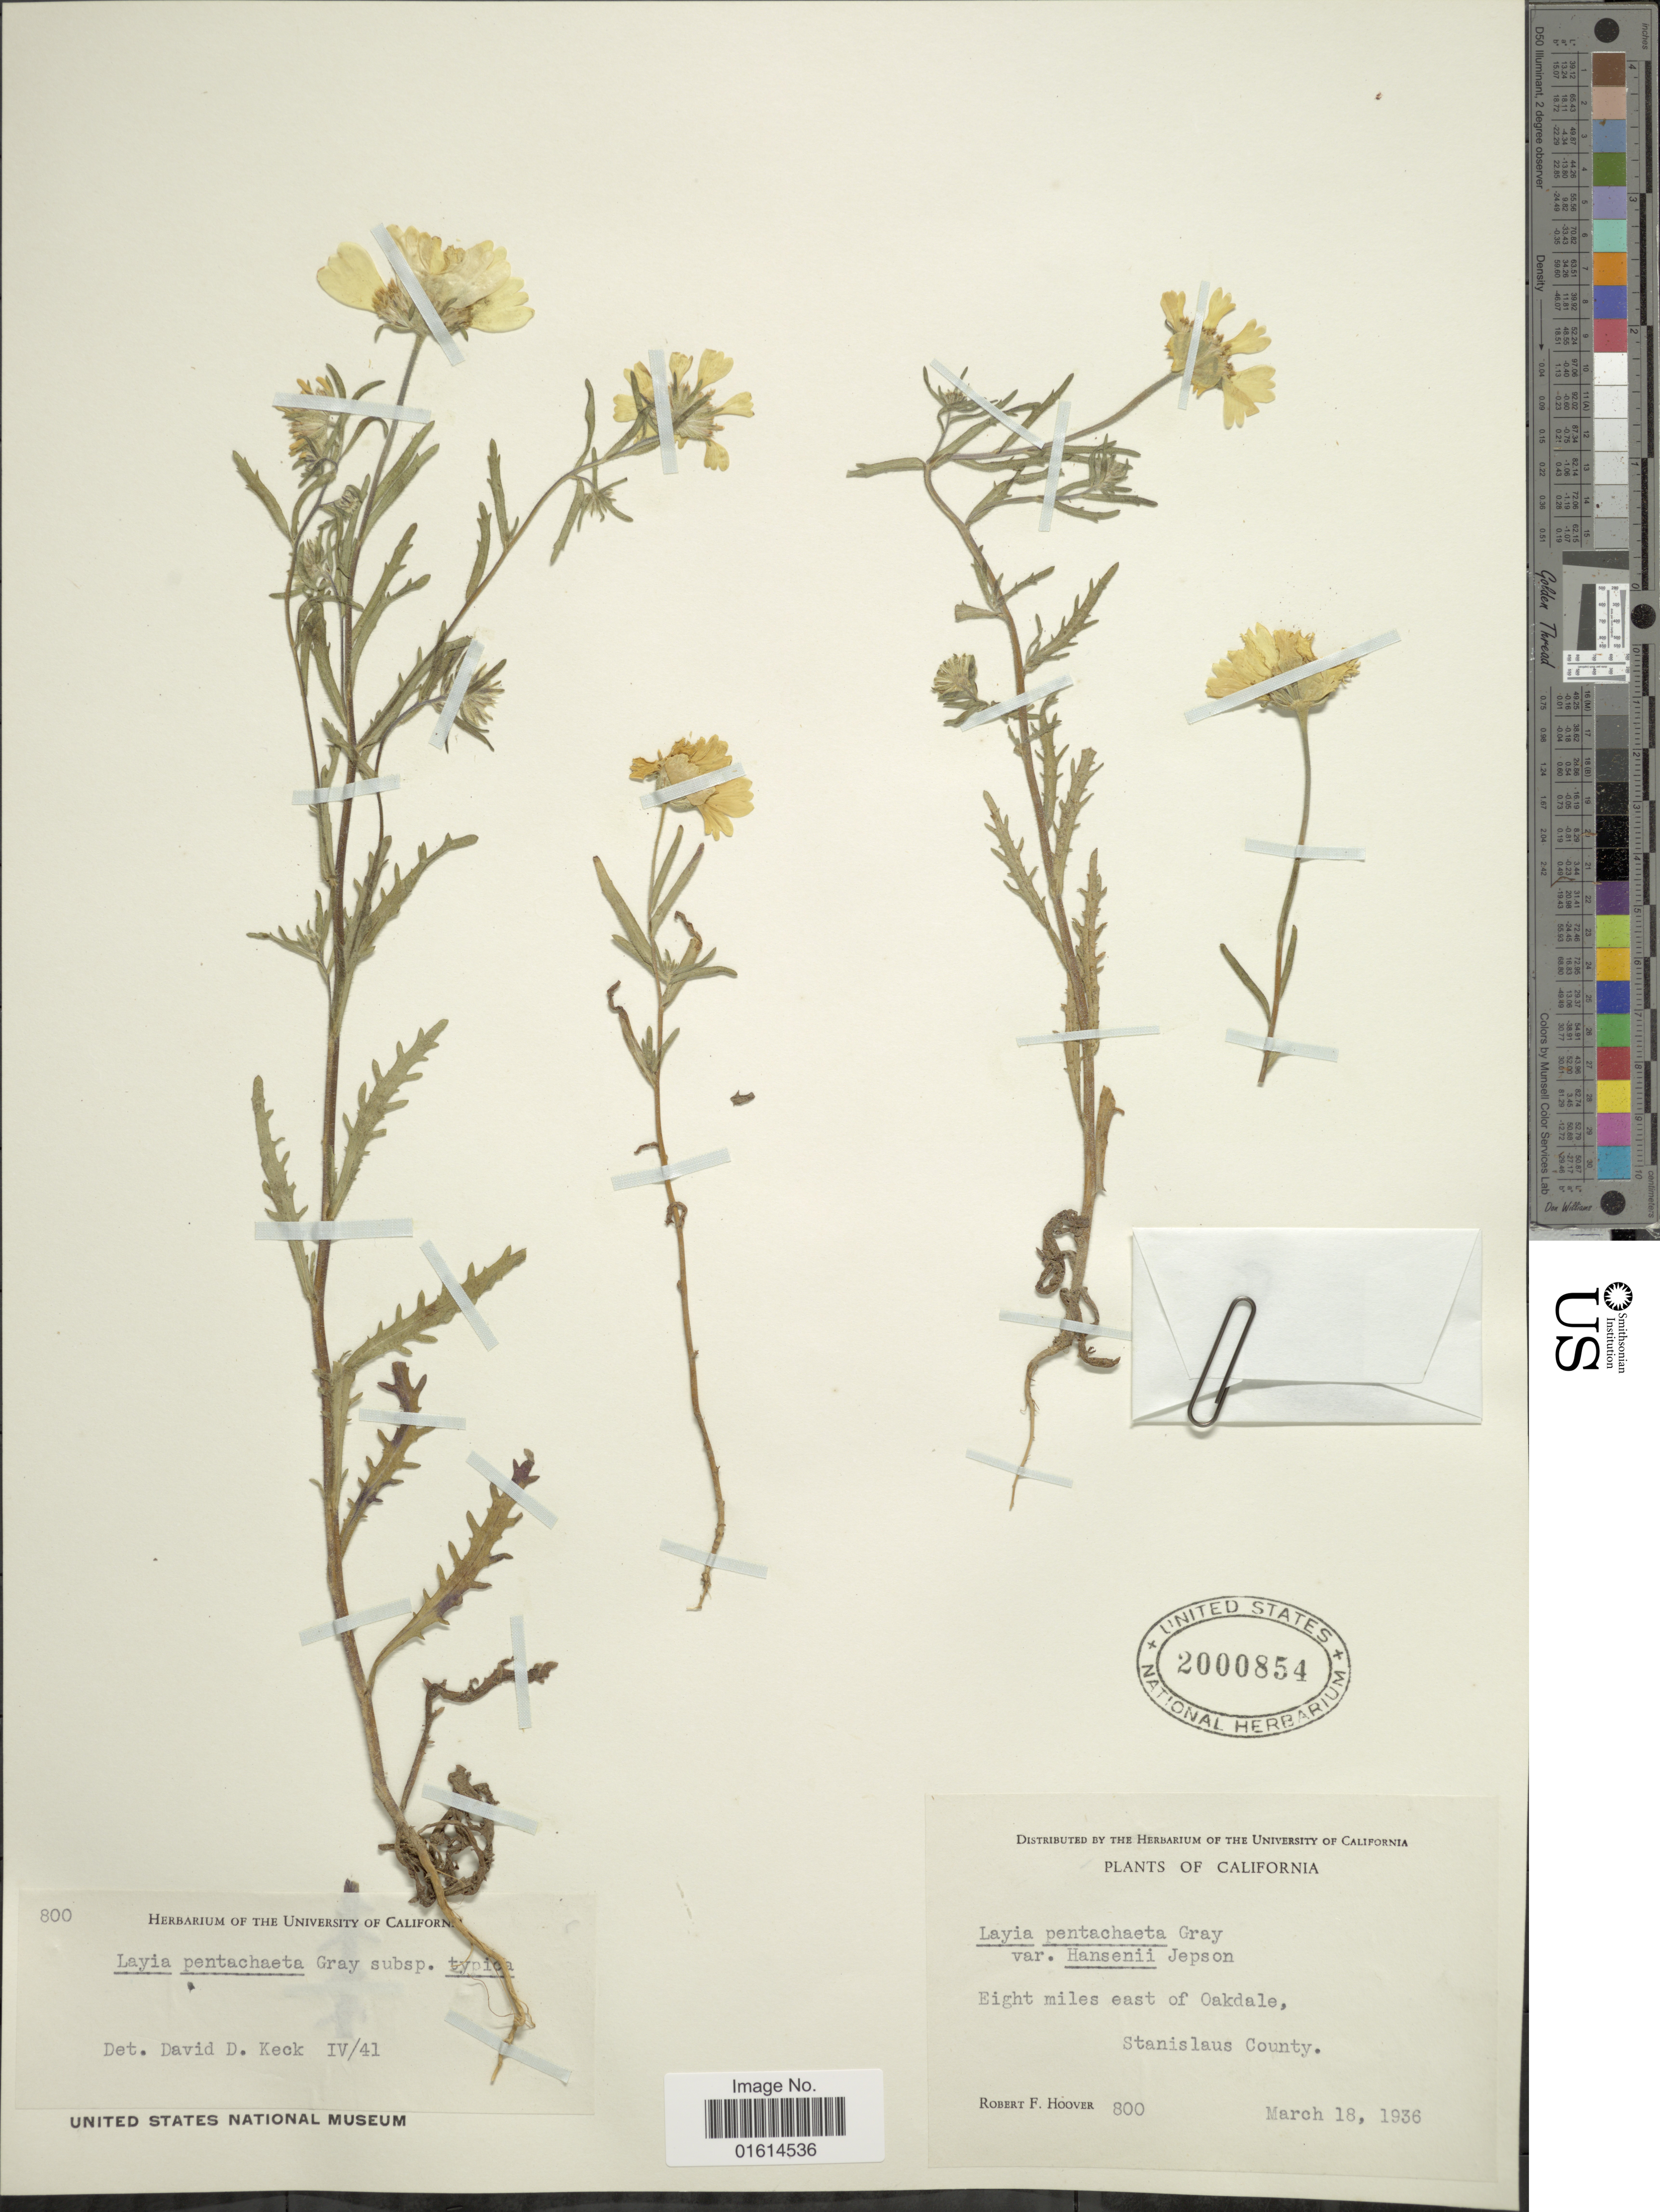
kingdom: Plantae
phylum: Tracheophyta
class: Magnoliopsida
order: Asterales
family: Asteraceae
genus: Layia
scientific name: Layia pentachaeta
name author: A. Gray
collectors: R. F. Hoover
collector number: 800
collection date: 1936-03-18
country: United States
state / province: California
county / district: Stanislaus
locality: Eight miles east of Oakdale, Stanislaus County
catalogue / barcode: US 2000854